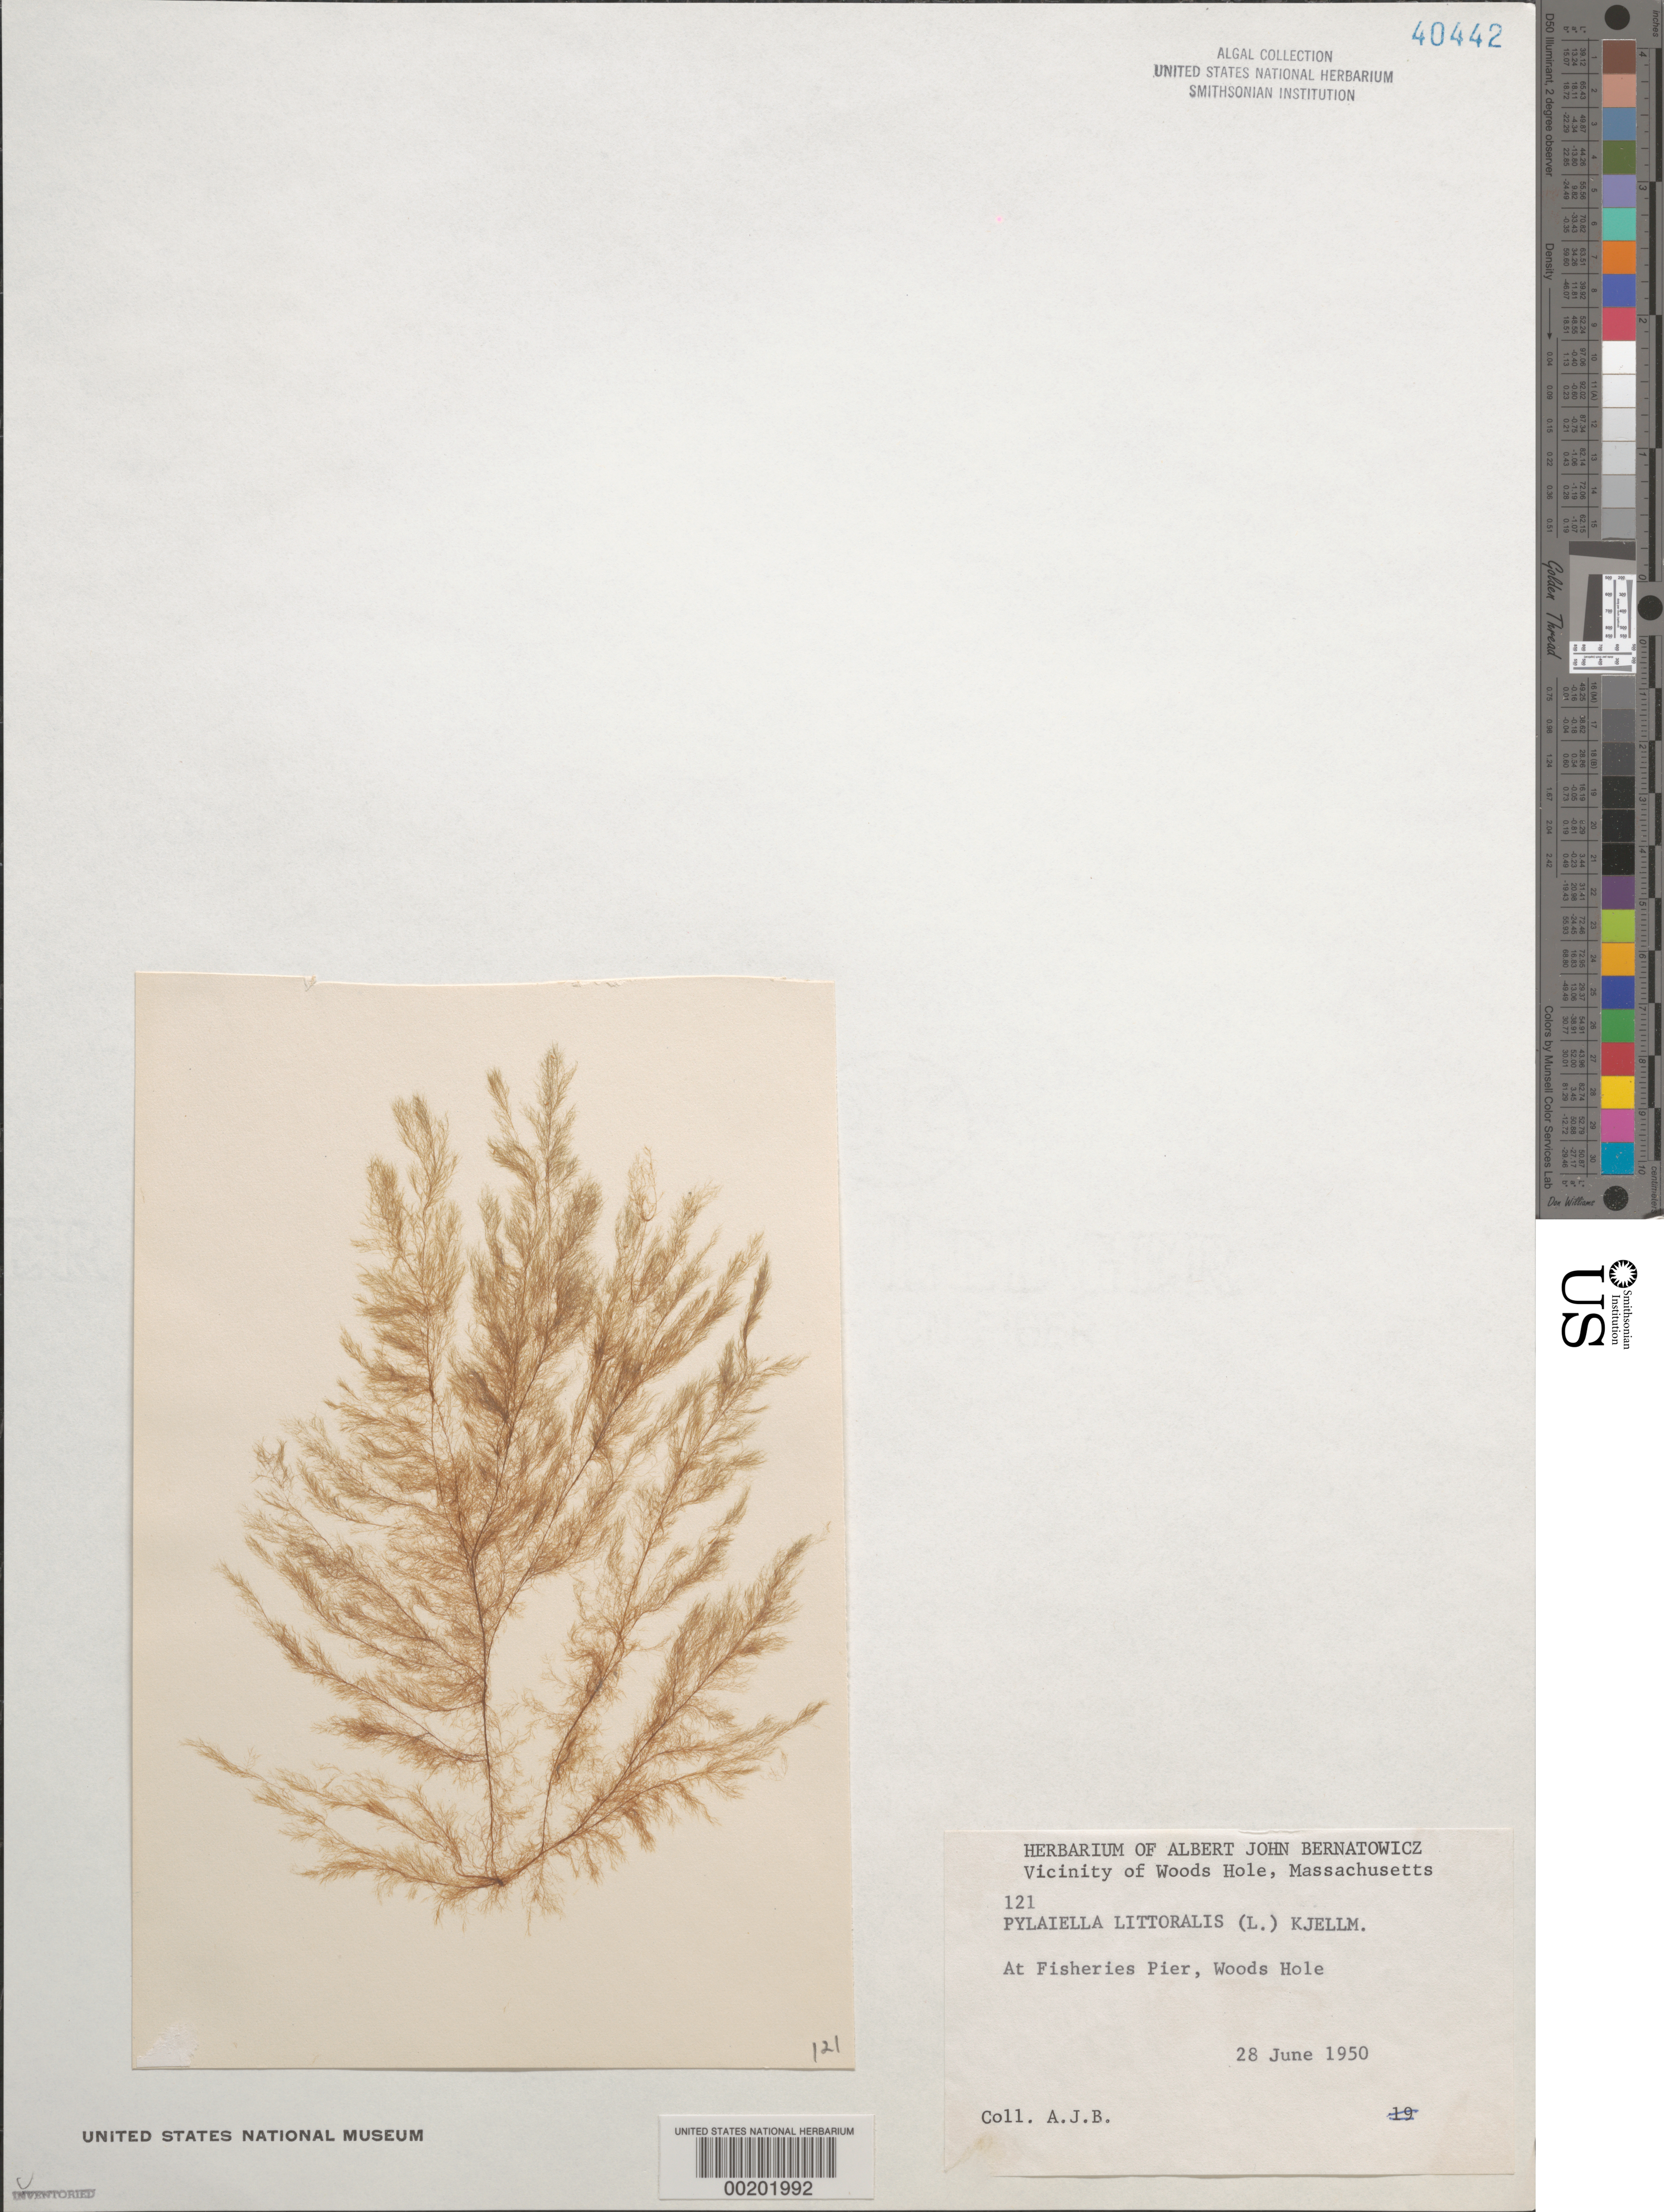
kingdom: Chromista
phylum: Ochrophyta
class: Phaeophyceae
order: Ectocarpales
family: Acinetosporaceae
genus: Pylaiella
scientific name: Pylaiella litoralis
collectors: A. Bernatowicz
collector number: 121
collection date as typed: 28 Jun 1950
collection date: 1950-06-28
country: United States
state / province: Massachusetts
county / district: Barnstable County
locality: Woods Hole, Fisheries pier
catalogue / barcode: US 40442